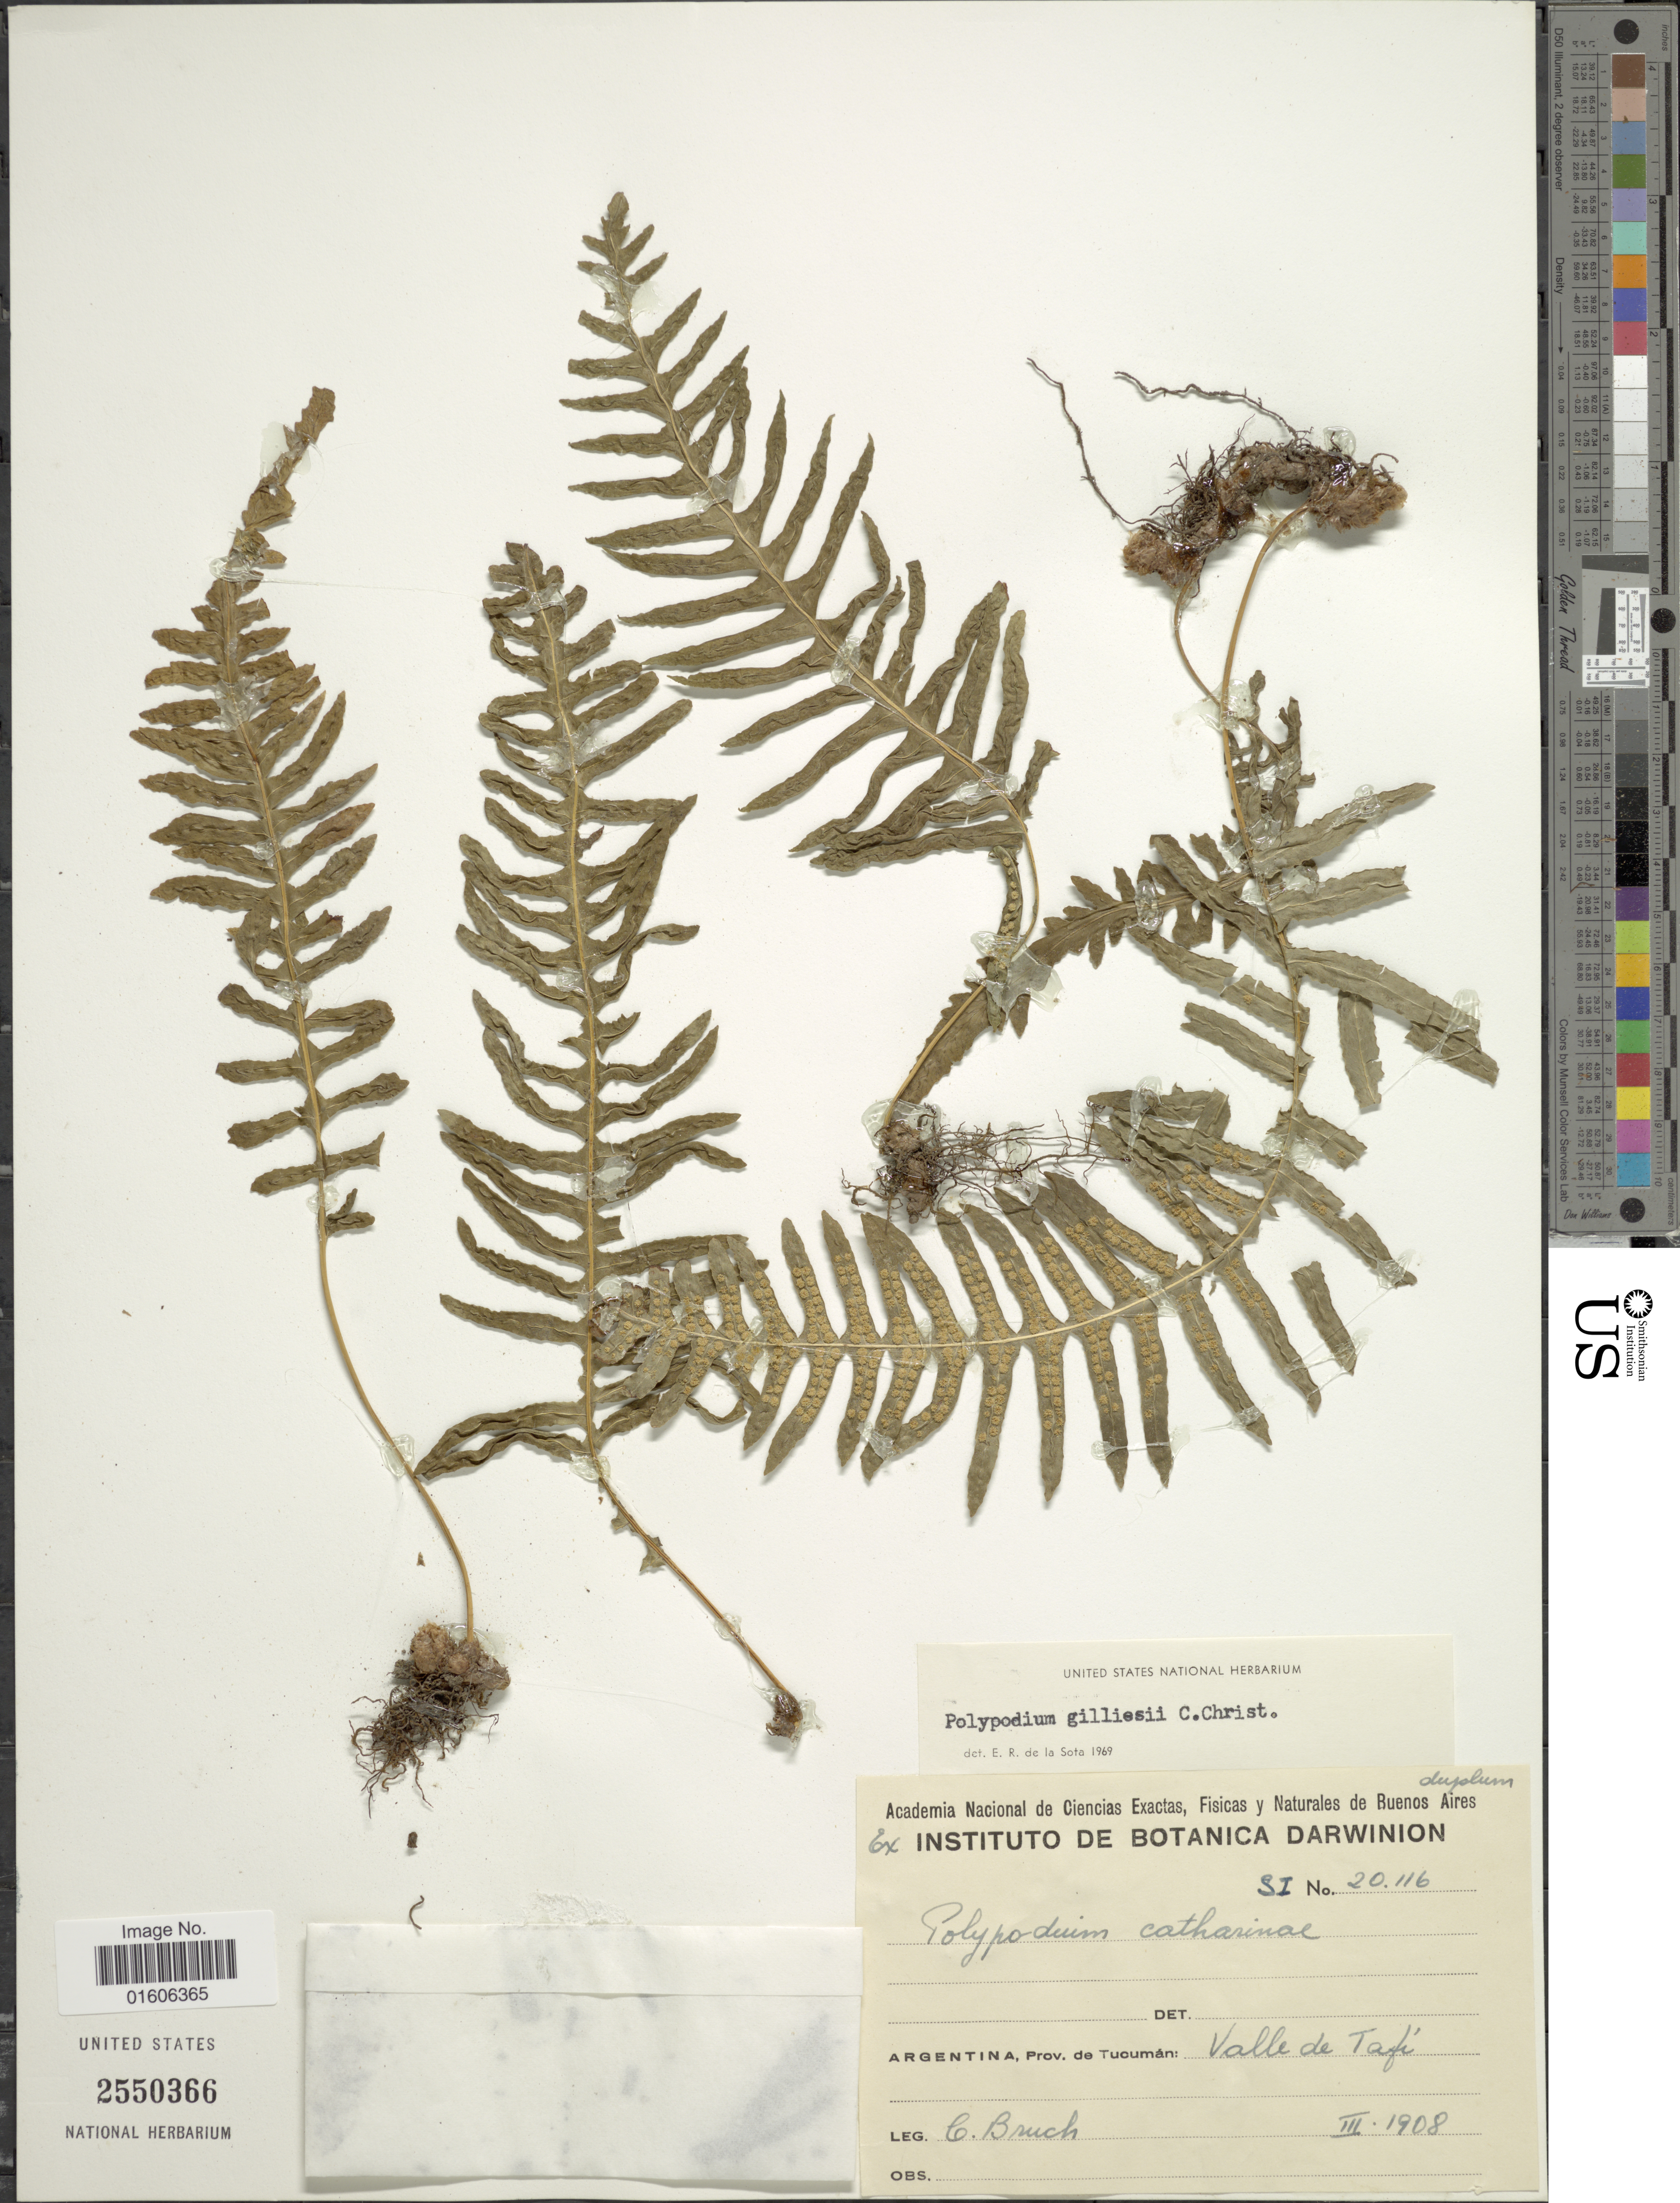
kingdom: Plantae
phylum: Tracheophyta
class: Polypodiopsida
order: Polypodiales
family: Polypodiaceae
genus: Serpocaulon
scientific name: Serpocaulon gilliesii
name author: (C. Chr.) A.R. Sm.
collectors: C. Bruch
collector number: SI20116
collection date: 1908-03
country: Argentina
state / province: Tucuman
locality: Prov. de Tucumán: Valle de Tafi.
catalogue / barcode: US 2550366